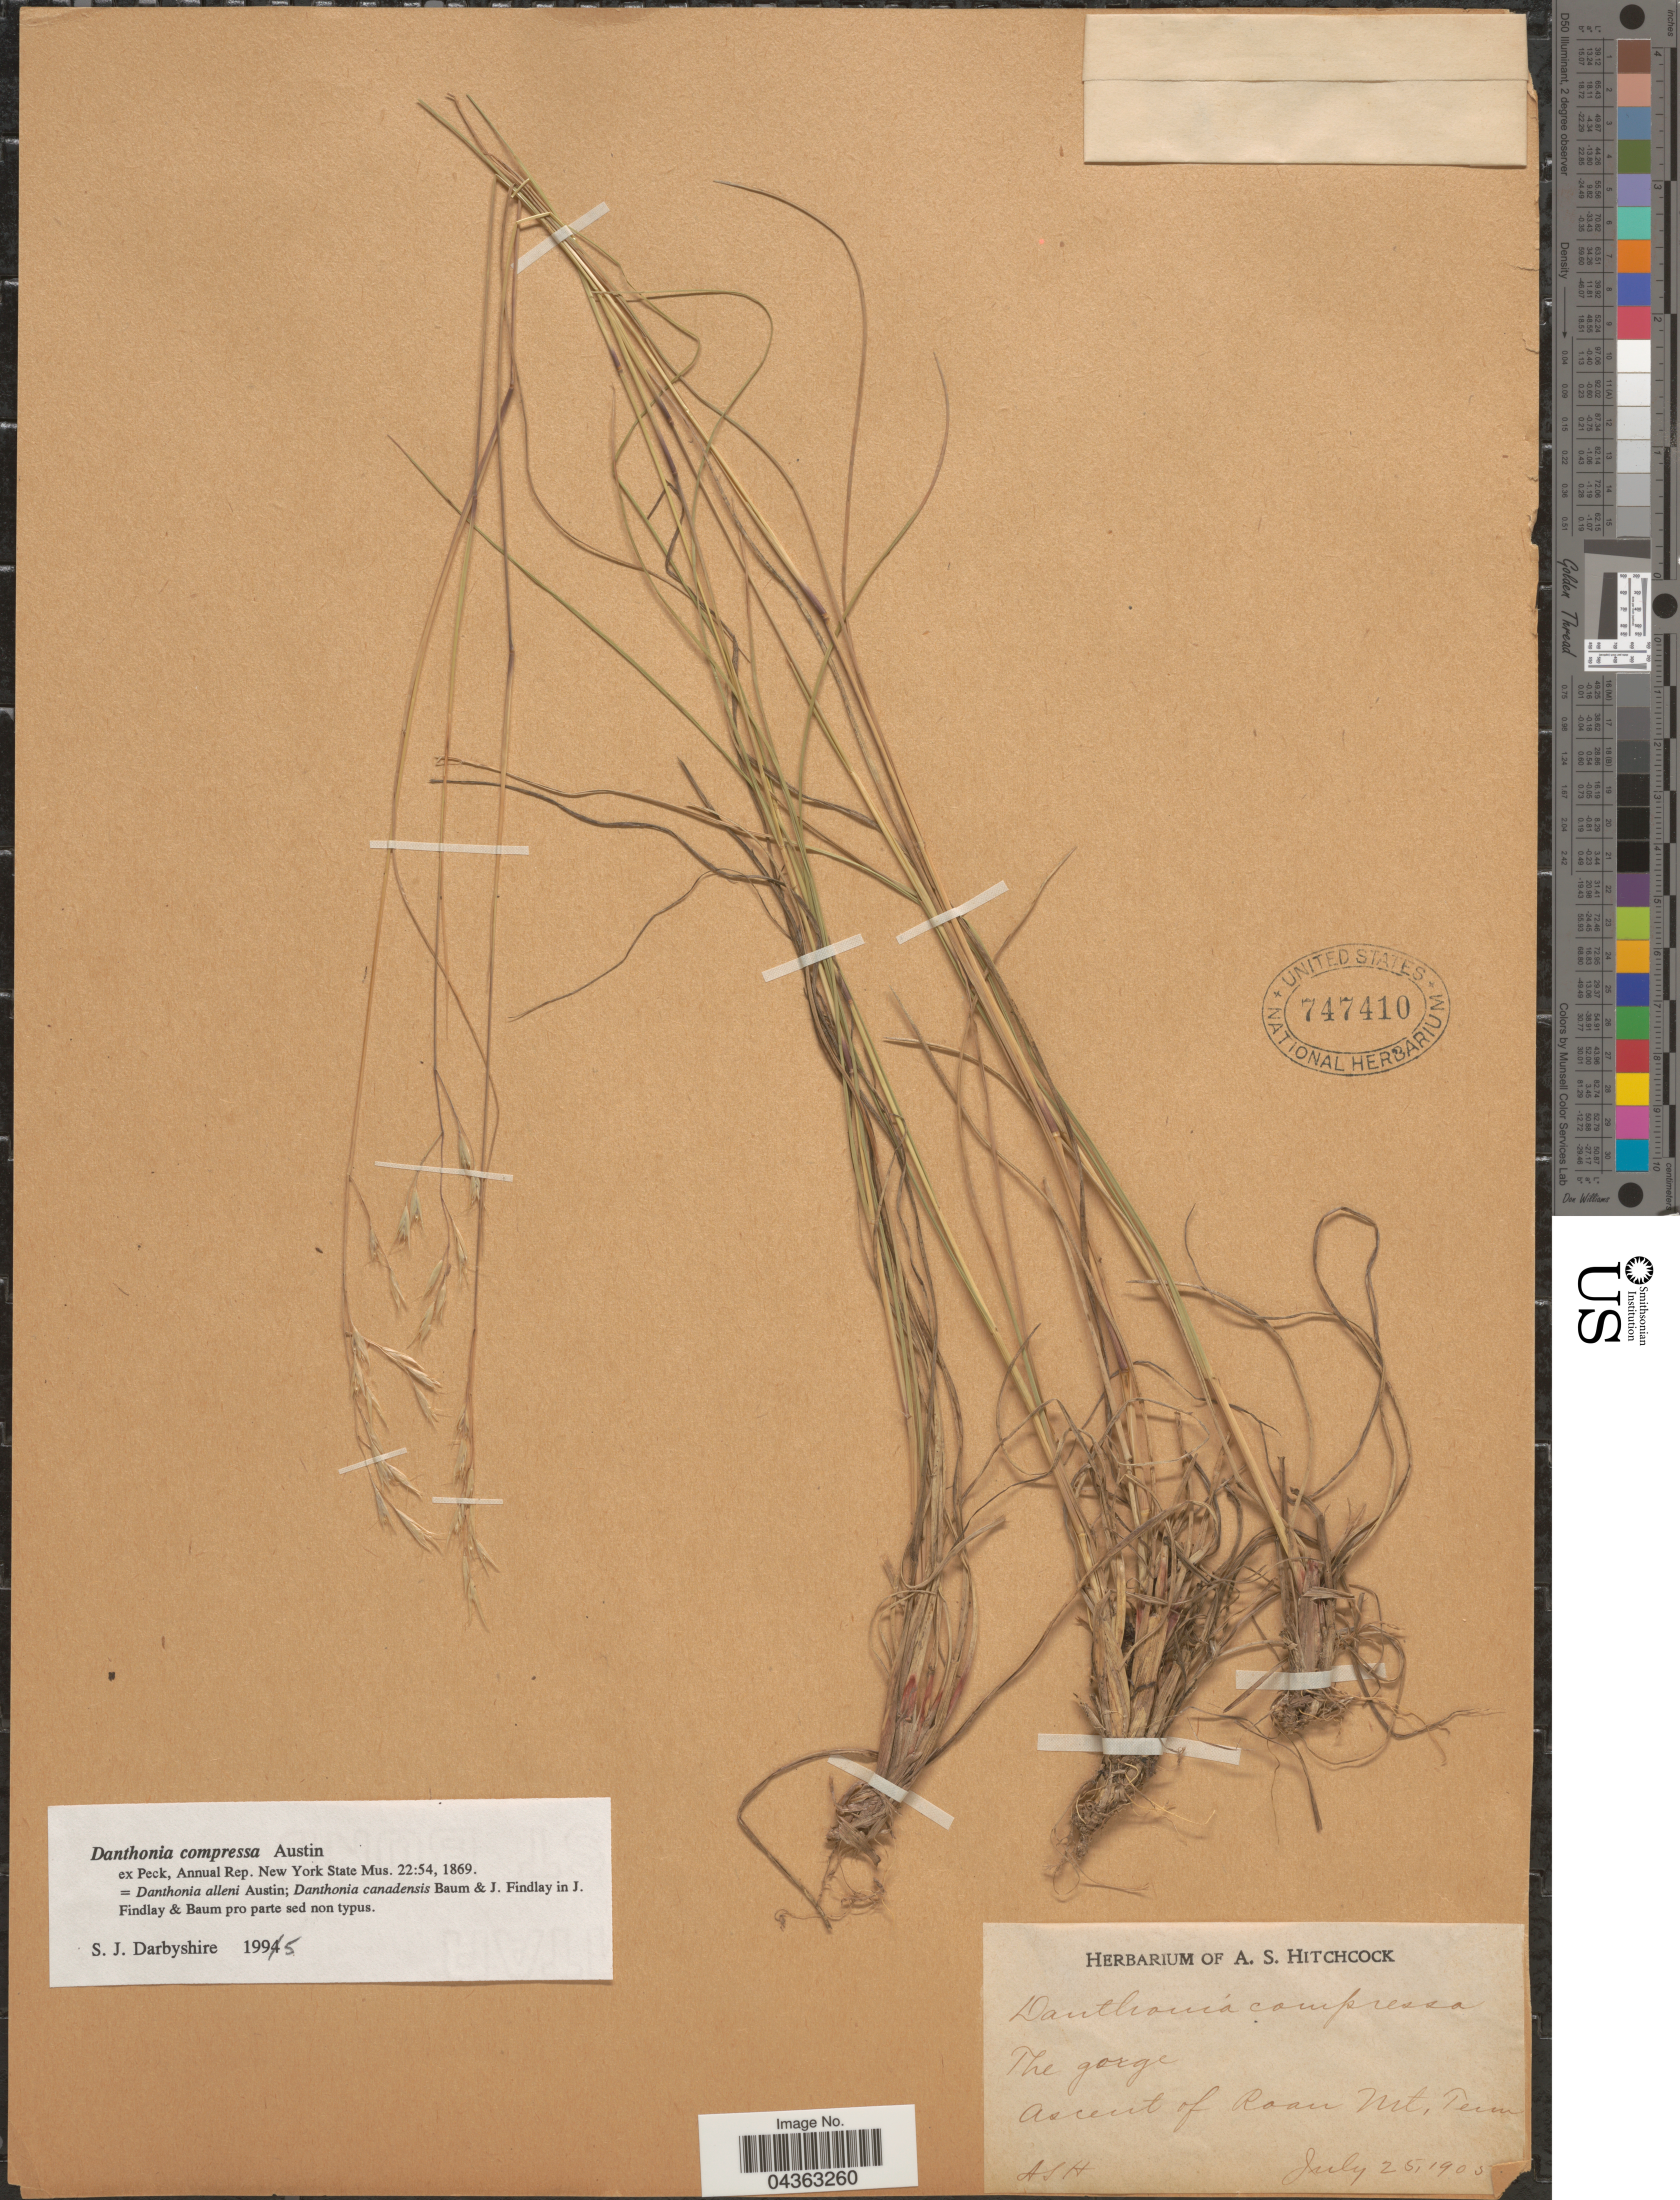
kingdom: Plantae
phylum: Tracheophyta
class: Liliopsida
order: Poales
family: Poaceae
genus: Danthonia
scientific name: Danthonia compressa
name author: Austin in F. Peck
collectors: A. S. Hitchcock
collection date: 1905-07-25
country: United States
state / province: Tennessee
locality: The gorge. Ascent of Roan Mt.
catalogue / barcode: US 747410